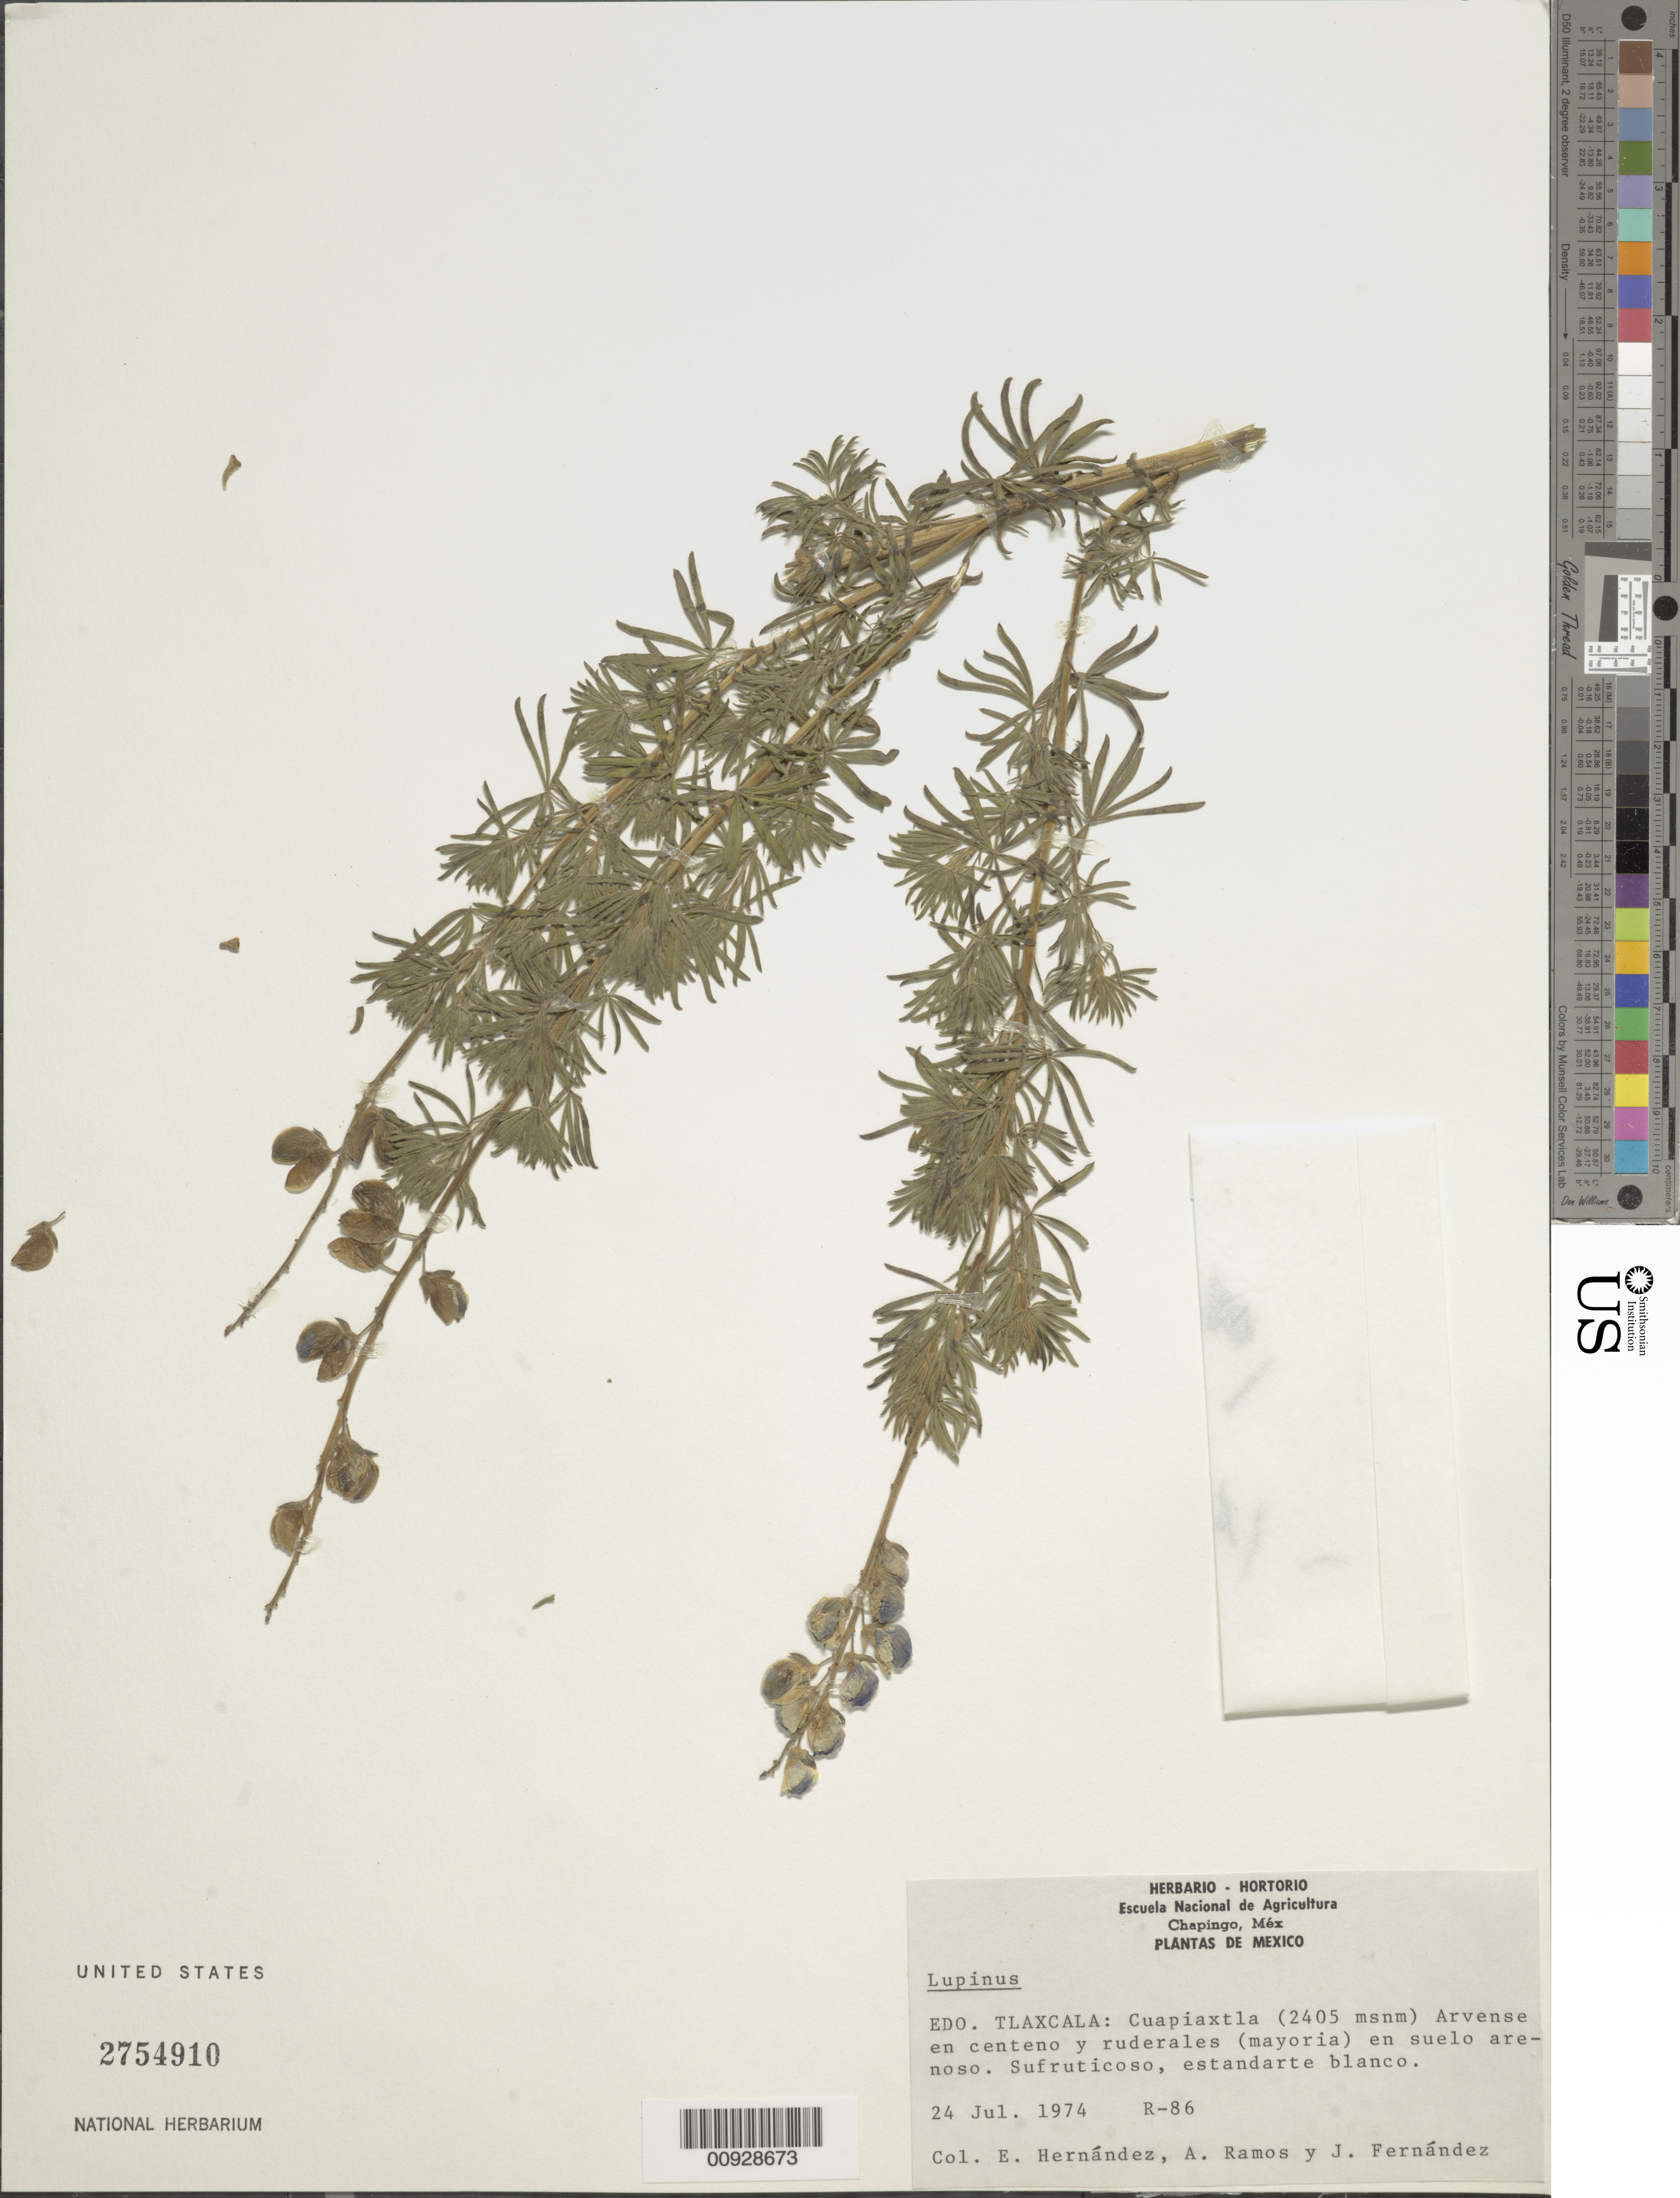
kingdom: Plantae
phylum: Tracheophyta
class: Magnoliopsida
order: Fabales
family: Fabaceae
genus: Lupinus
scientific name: Lupinus sp.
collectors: R. Hernandez M., A. Ramos & J. Fernández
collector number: R-86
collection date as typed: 24 Jul 1974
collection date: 1974-07-24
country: Mexico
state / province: Tlaxcala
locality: Cuapiaxtla.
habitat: Arvense en centeno y ruderales (mayoría) en suelo arenoso.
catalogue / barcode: US 2754910